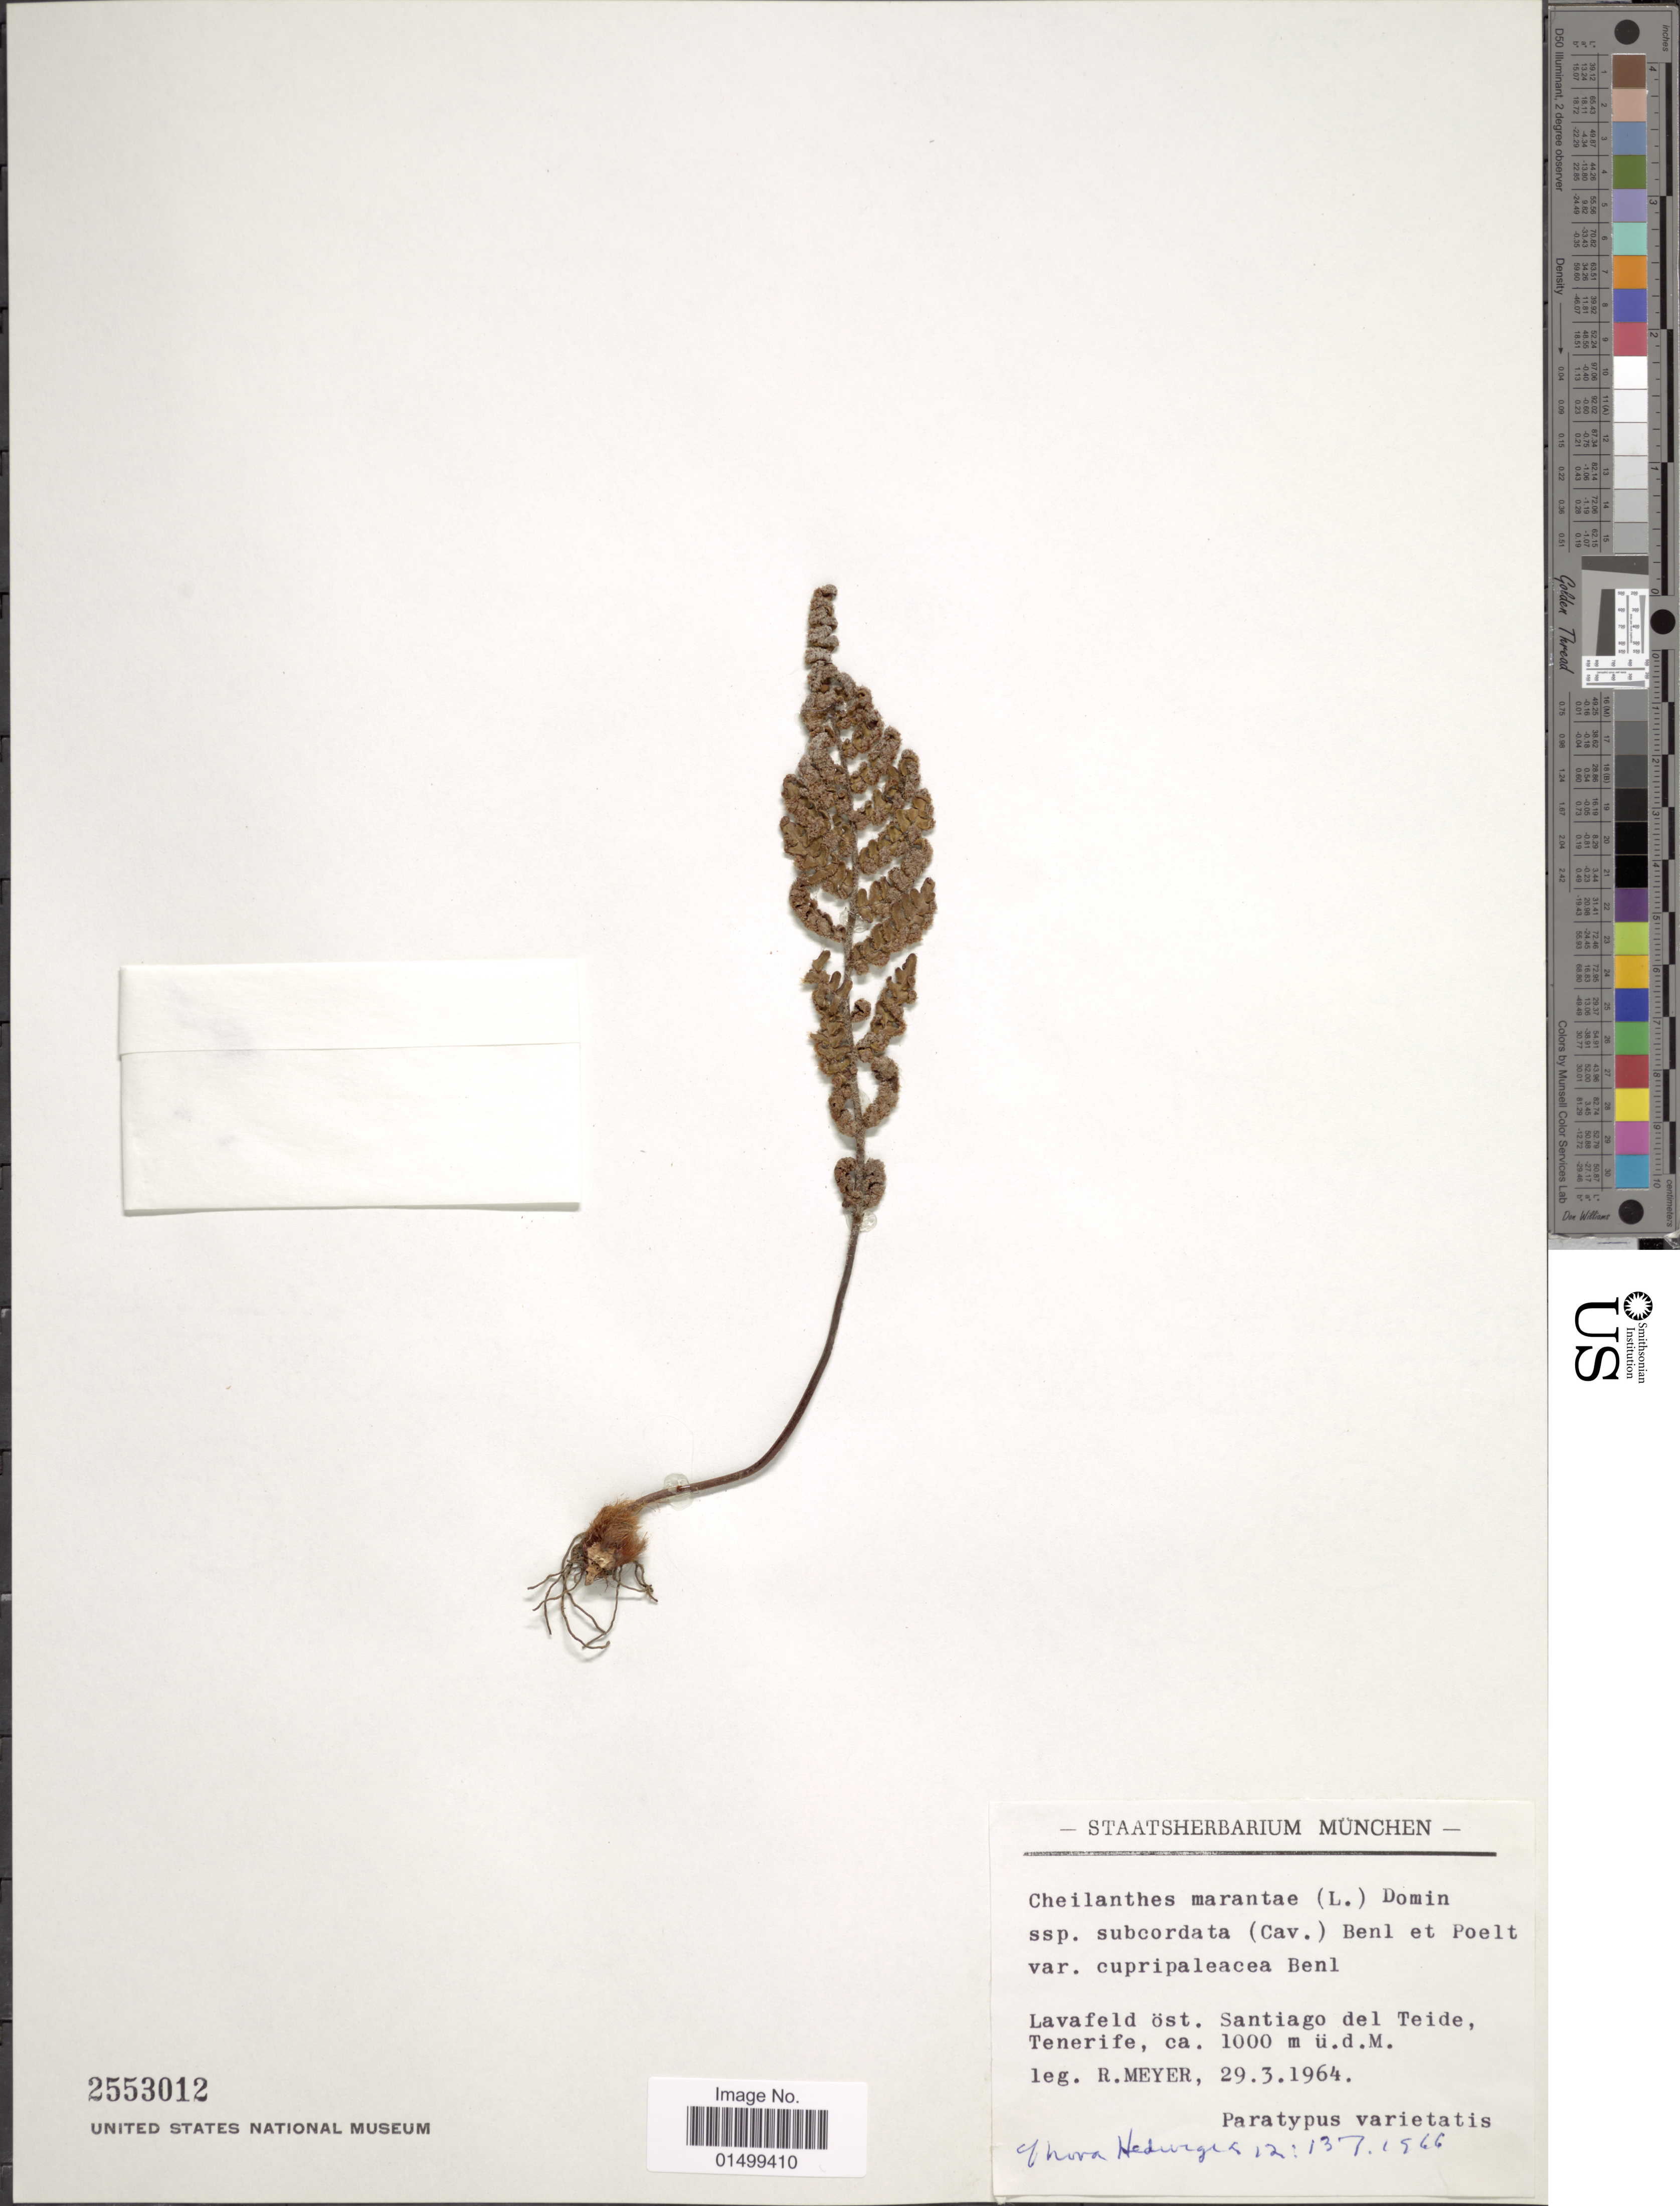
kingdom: Plantae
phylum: Tracheophyta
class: Polypodiopsida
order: Polypodiales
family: Pteridaceae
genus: Cheilanthes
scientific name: Cheilanthes marantae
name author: Domin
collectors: R. Meyer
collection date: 1964-03-29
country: Spain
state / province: Canarias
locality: Lavafeld öst. Santiago del Teide, Tenerife.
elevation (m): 1000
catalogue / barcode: US 2553012